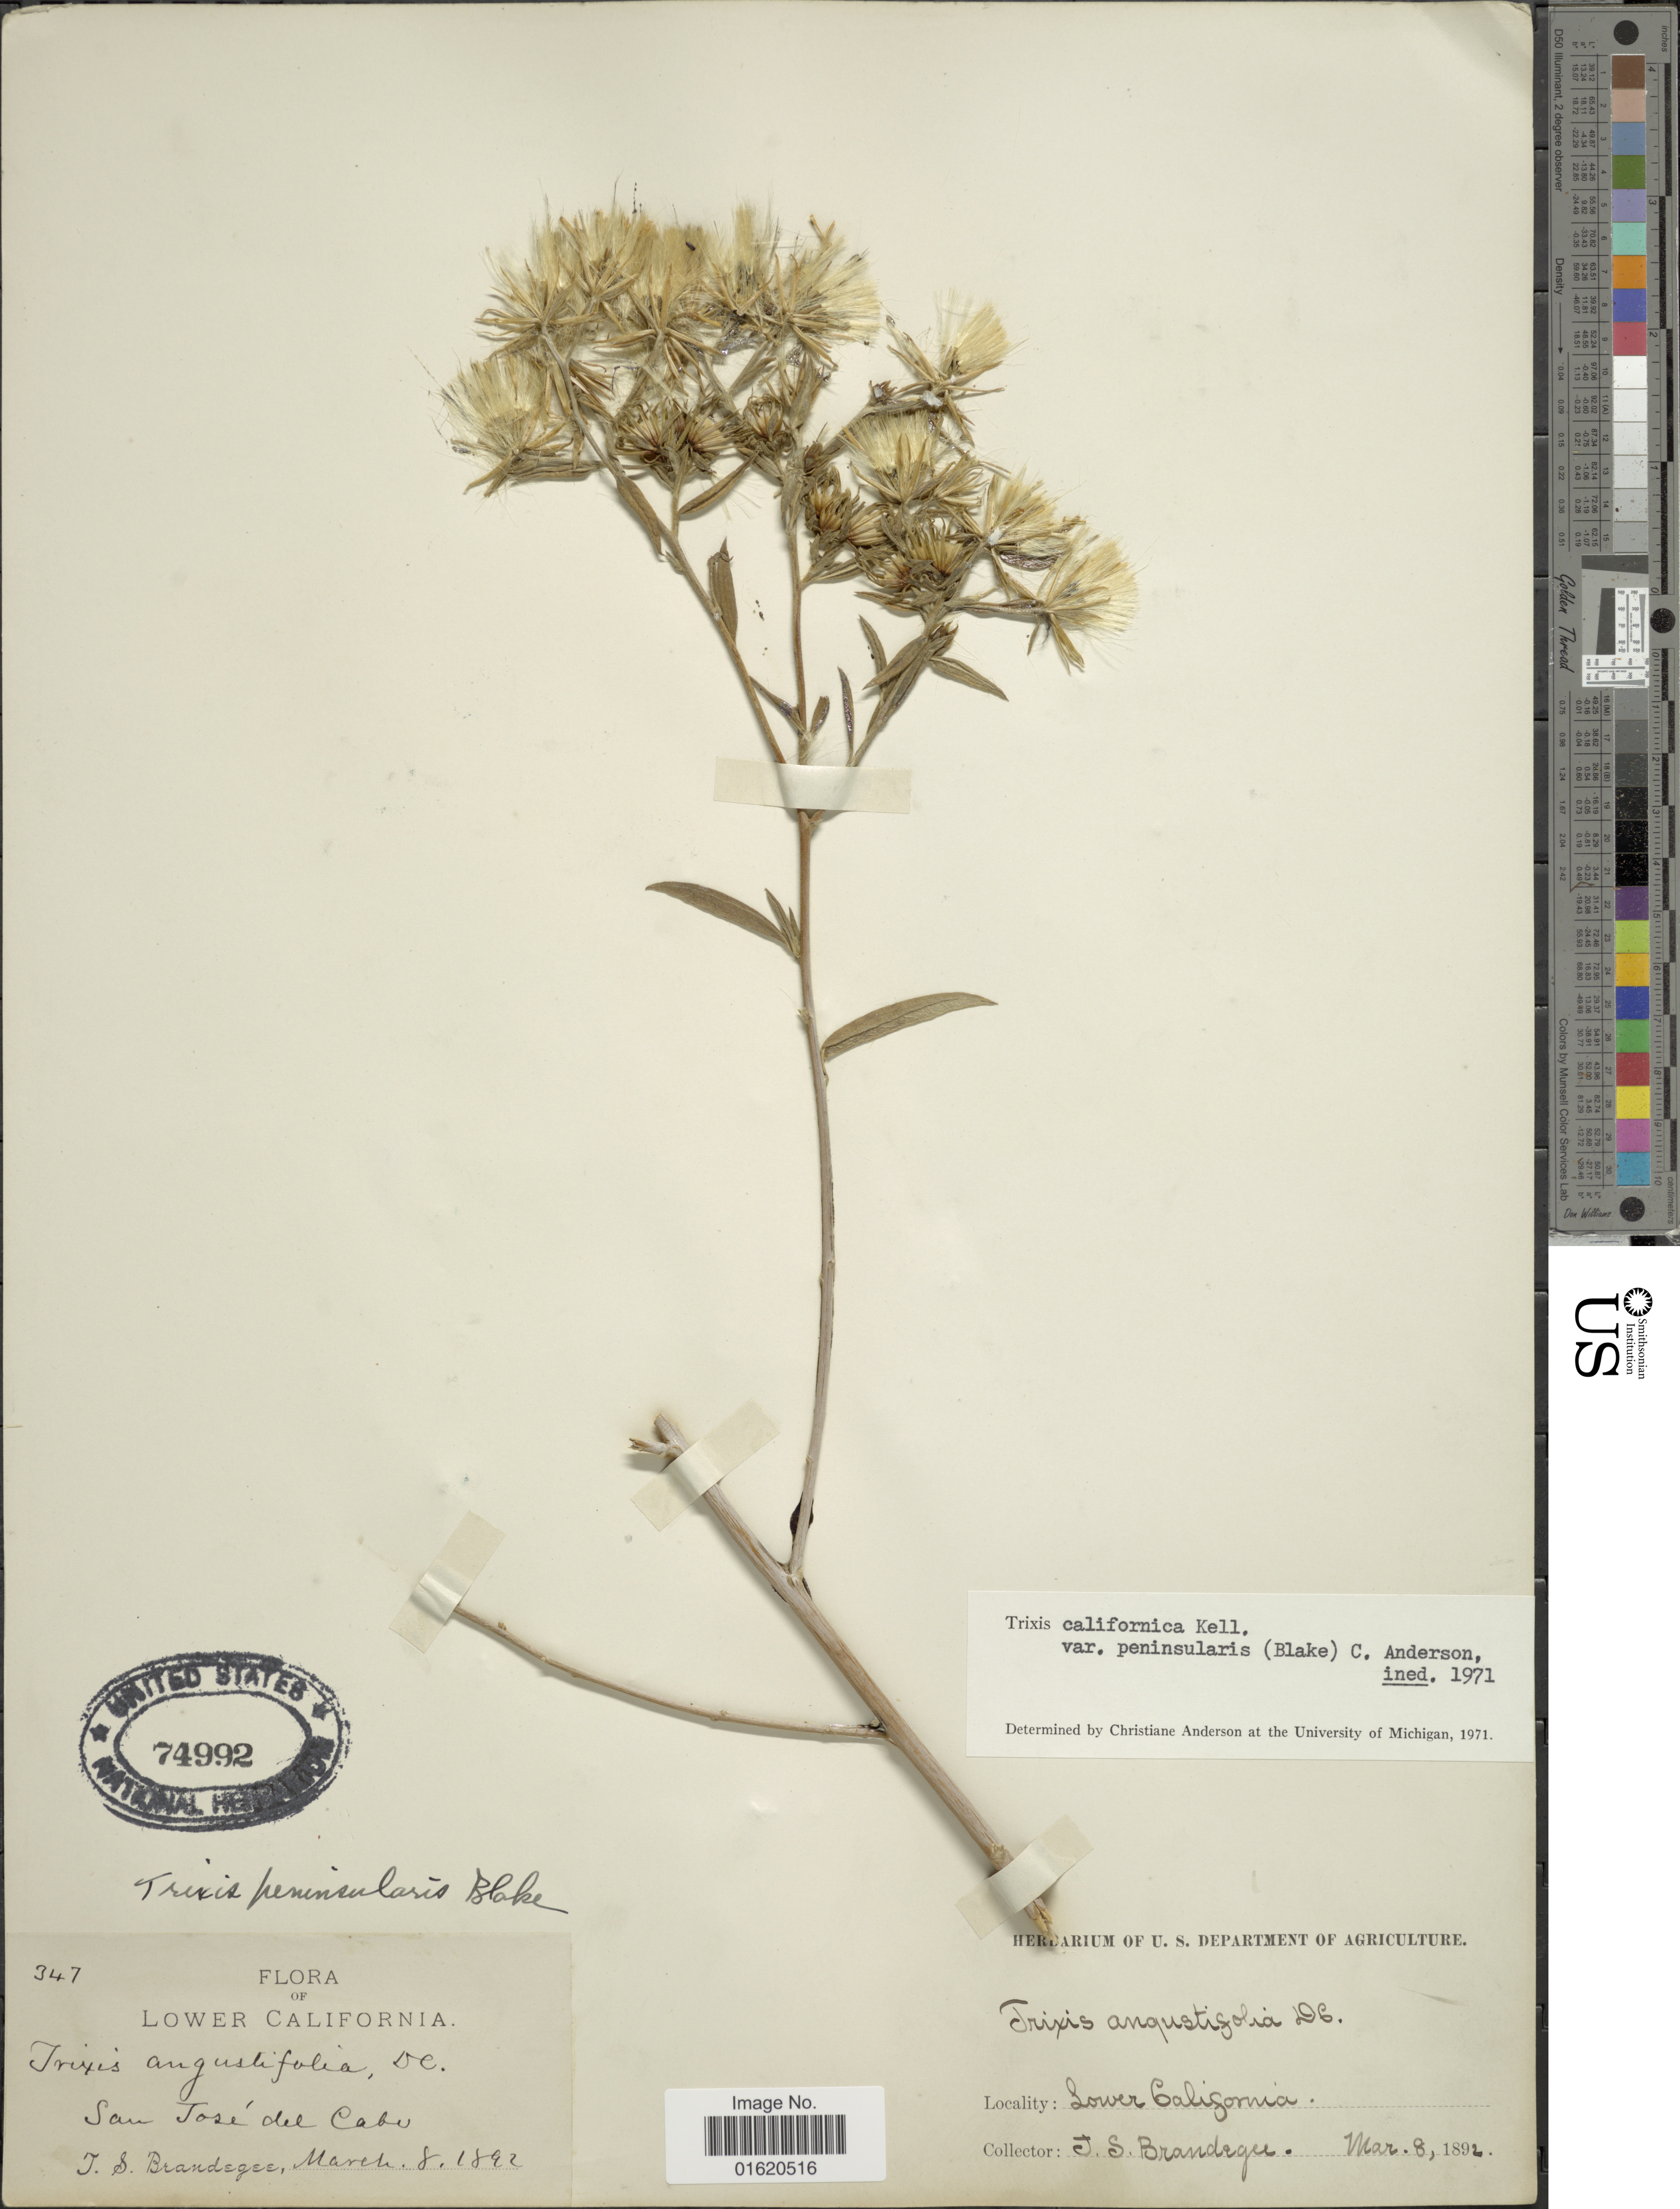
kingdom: Plantae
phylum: Tracheophyta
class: Magnoliopsida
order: Asterales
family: Asteraceae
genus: Trixis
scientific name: Trixis californica var. peninsularis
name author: (S.F. Blake) C.E. Anderson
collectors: J. S. Brandegee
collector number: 249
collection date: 1892-03-08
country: Mexico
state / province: Baja California Sur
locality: San José del Cabu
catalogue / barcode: US 74992